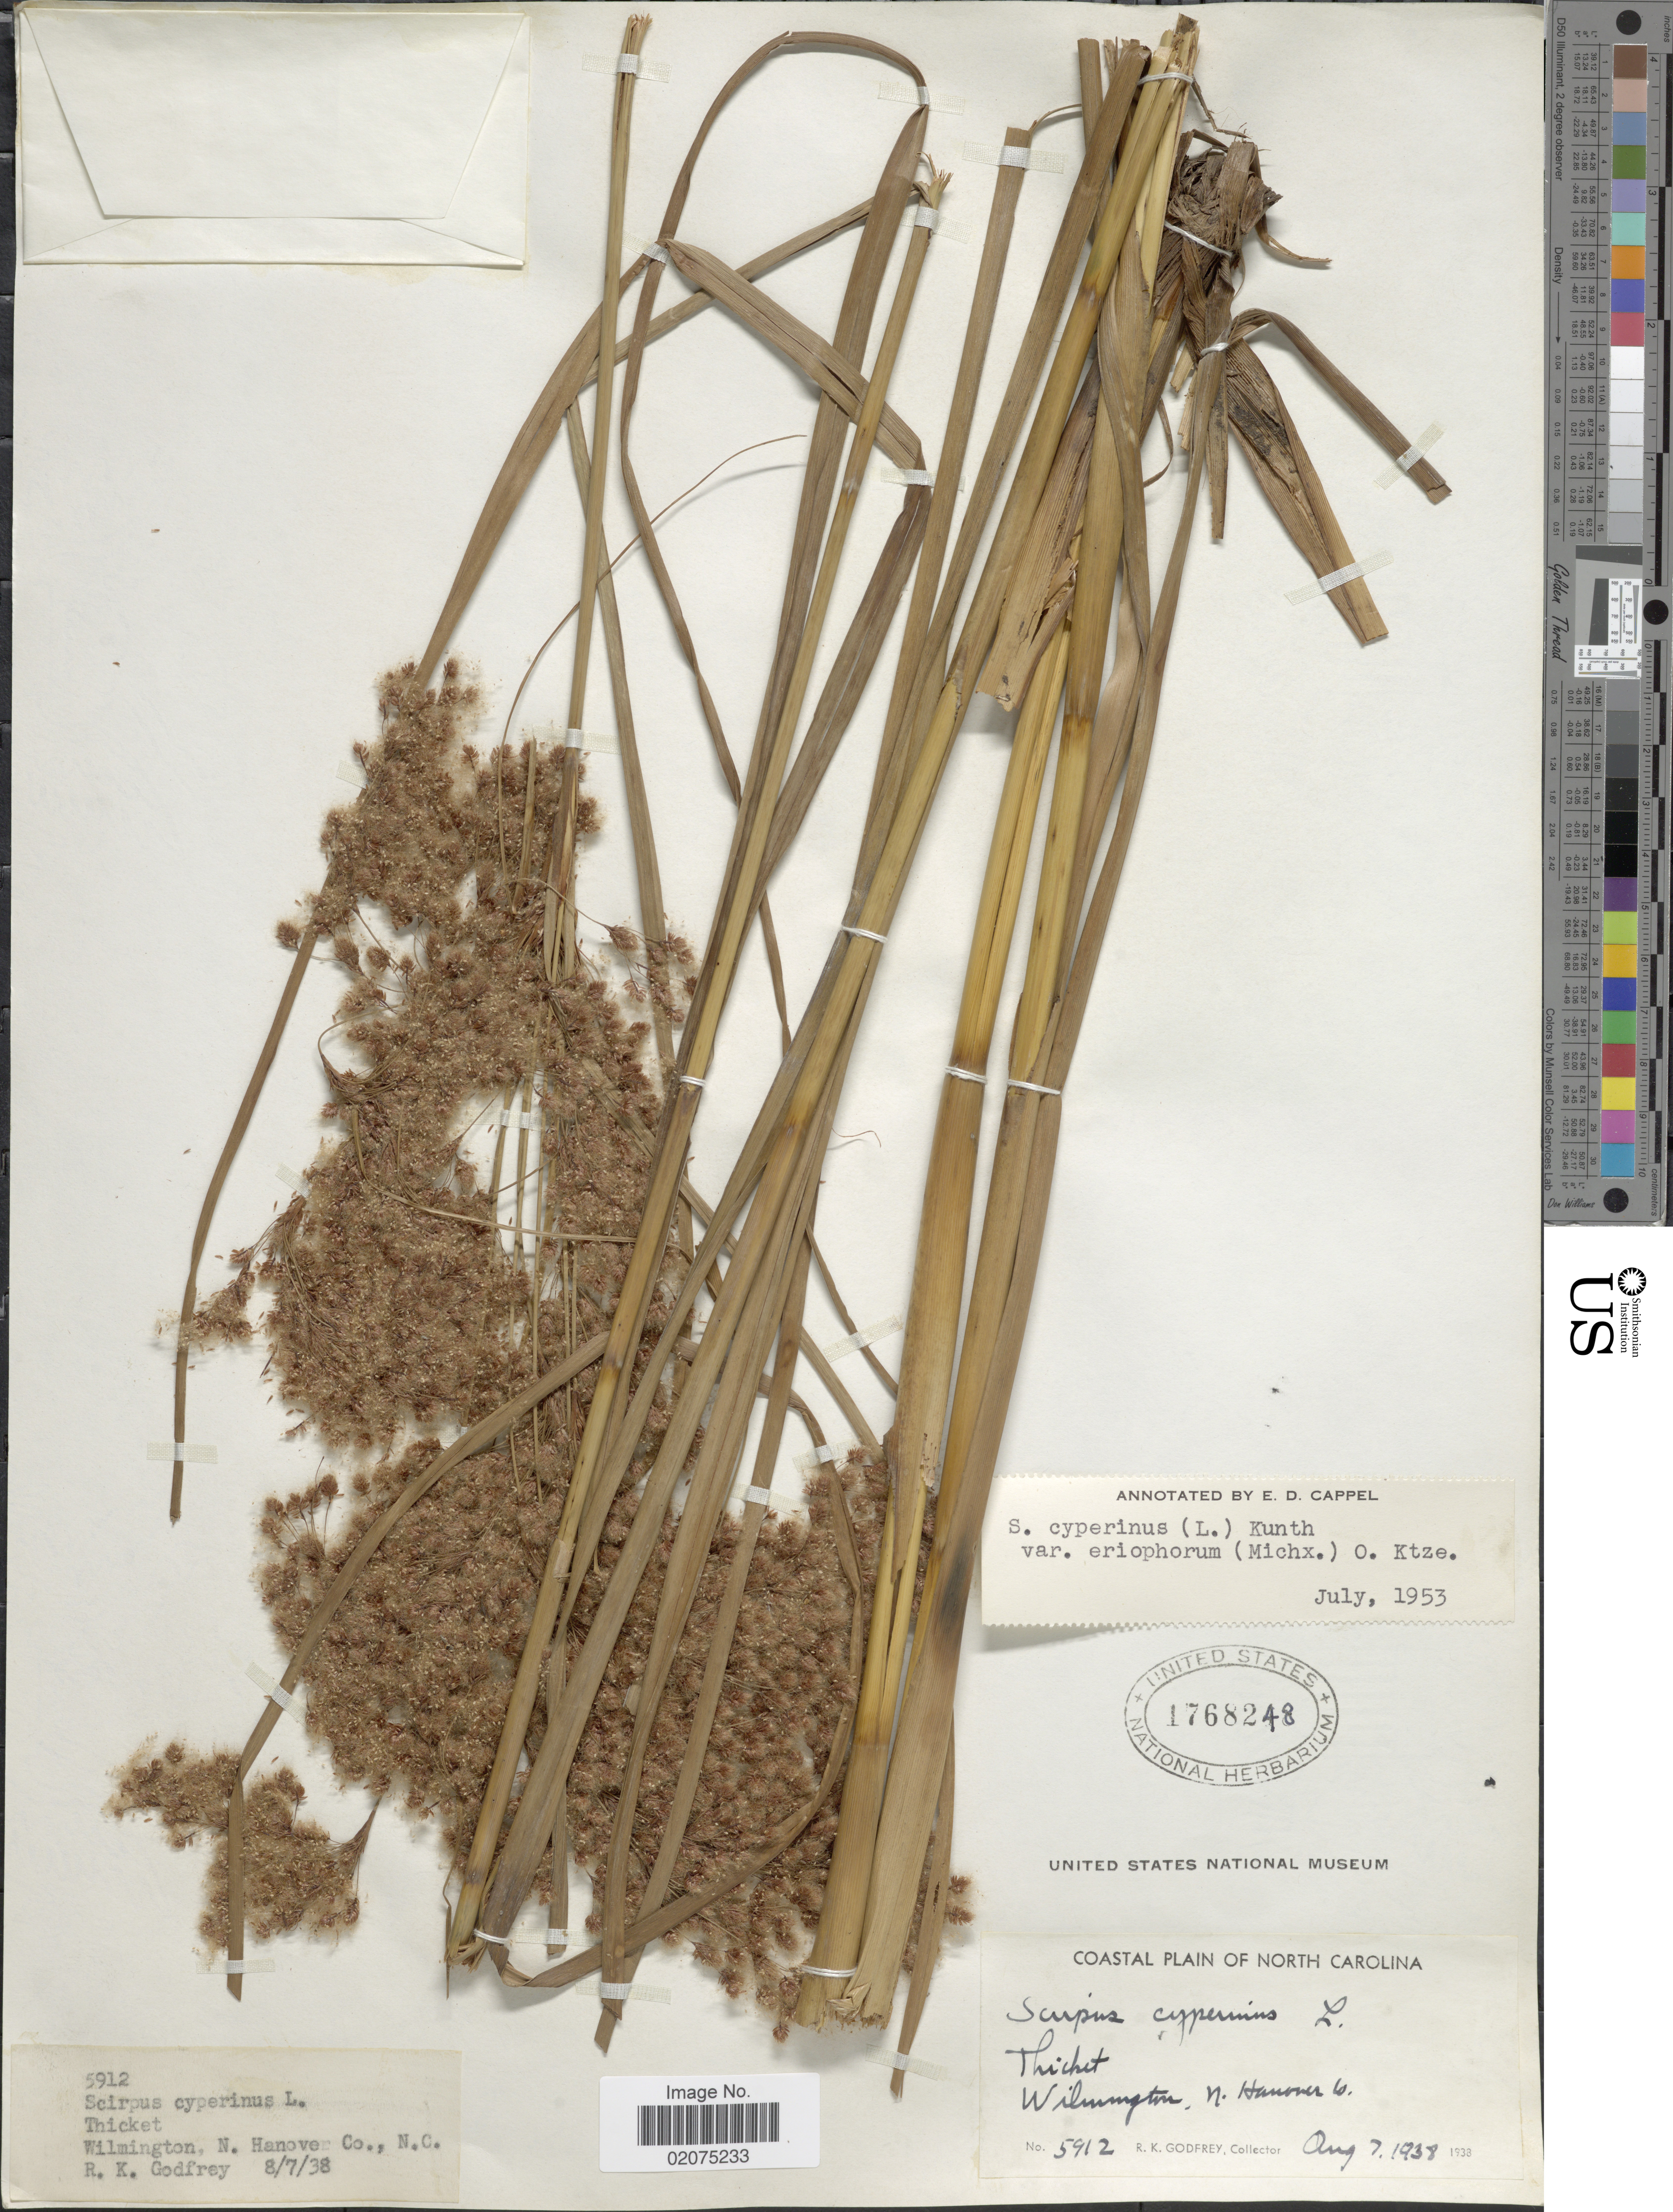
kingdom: Plantae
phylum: Tracheophyta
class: Liliopsida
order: Poales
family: Cyperaceae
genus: Scirpus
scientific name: Scirpus cyperinus var. eriophorum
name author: (Michx.) Kuntze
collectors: R. K. Godfrey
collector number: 5912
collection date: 1938-08-07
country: United States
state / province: North Carolina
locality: Coastal Plain of North Carolina, Wilmington, N. Hanover Co., N.C.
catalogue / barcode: US 1768248